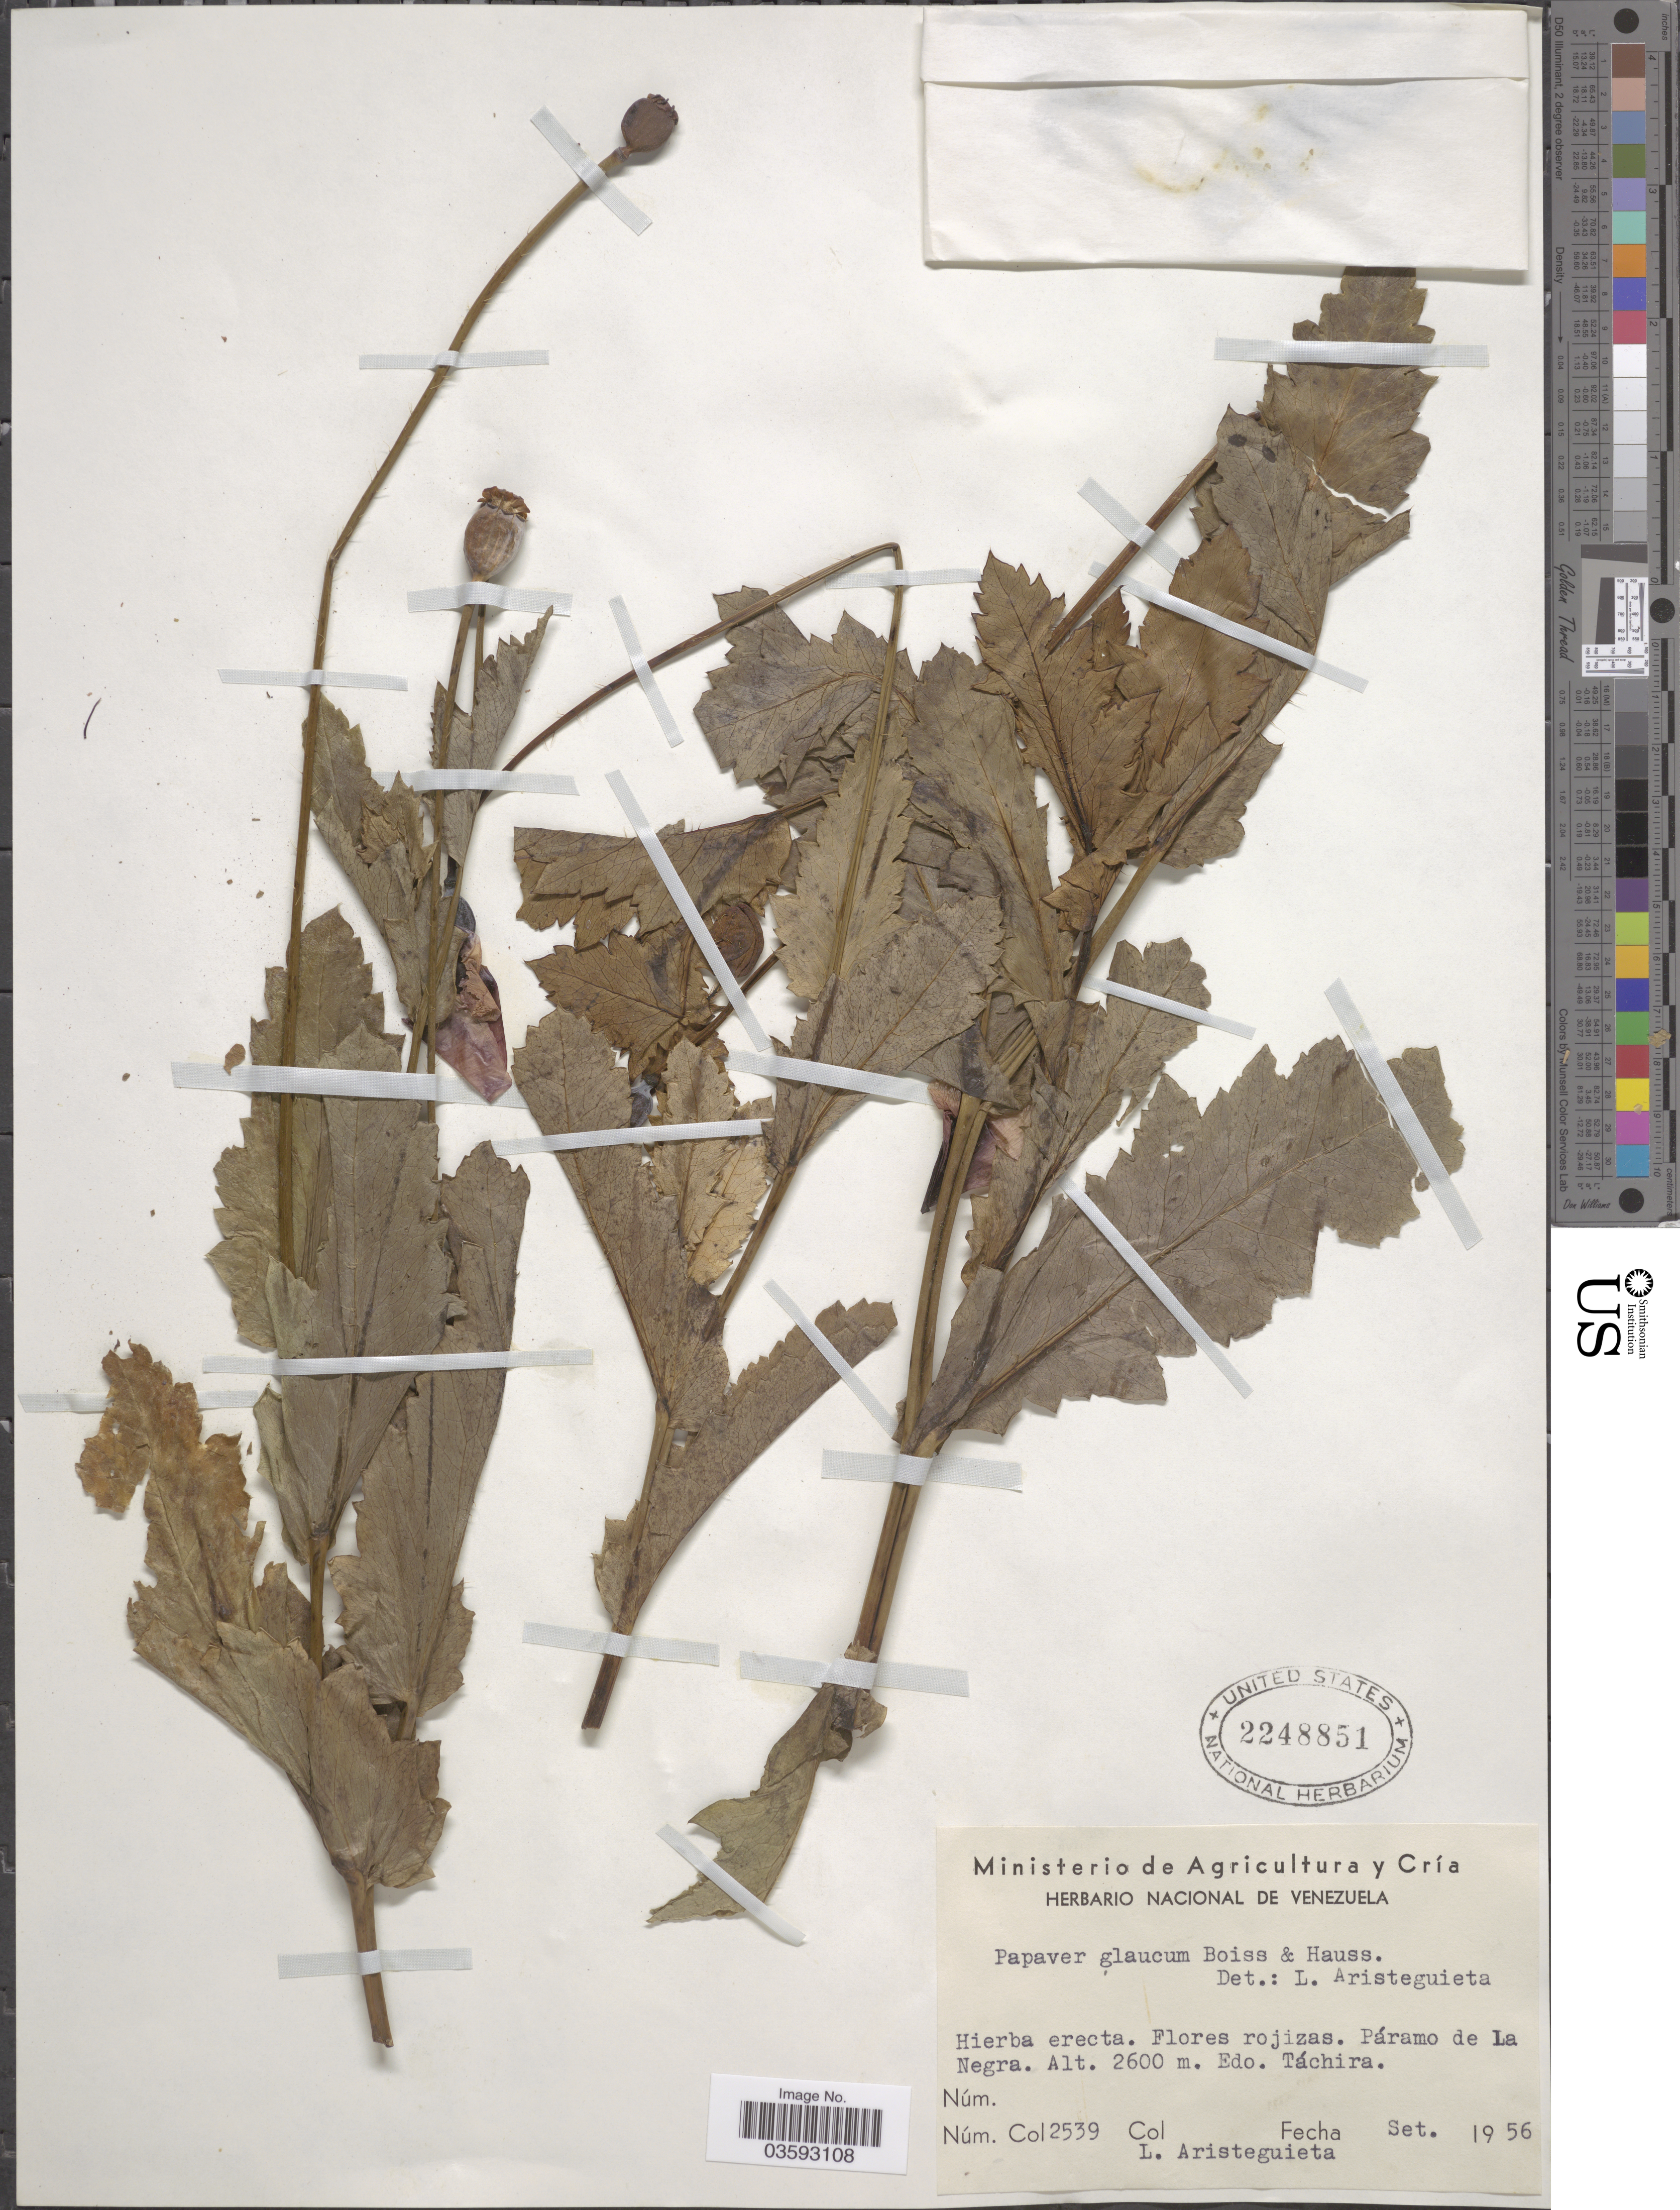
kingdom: Plantae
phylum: Tracheophyta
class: Magnoliopsida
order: Ranunculales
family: Papaveraceae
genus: Papaver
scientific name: Papaver glaucum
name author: Boiss. & Hausskn.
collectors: L. Aristeguieta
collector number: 2539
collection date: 1956-09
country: Venezuela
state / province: Tachira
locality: Páramo de La Negra. Edo. Táchira.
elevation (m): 2600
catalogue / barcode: US 2248851